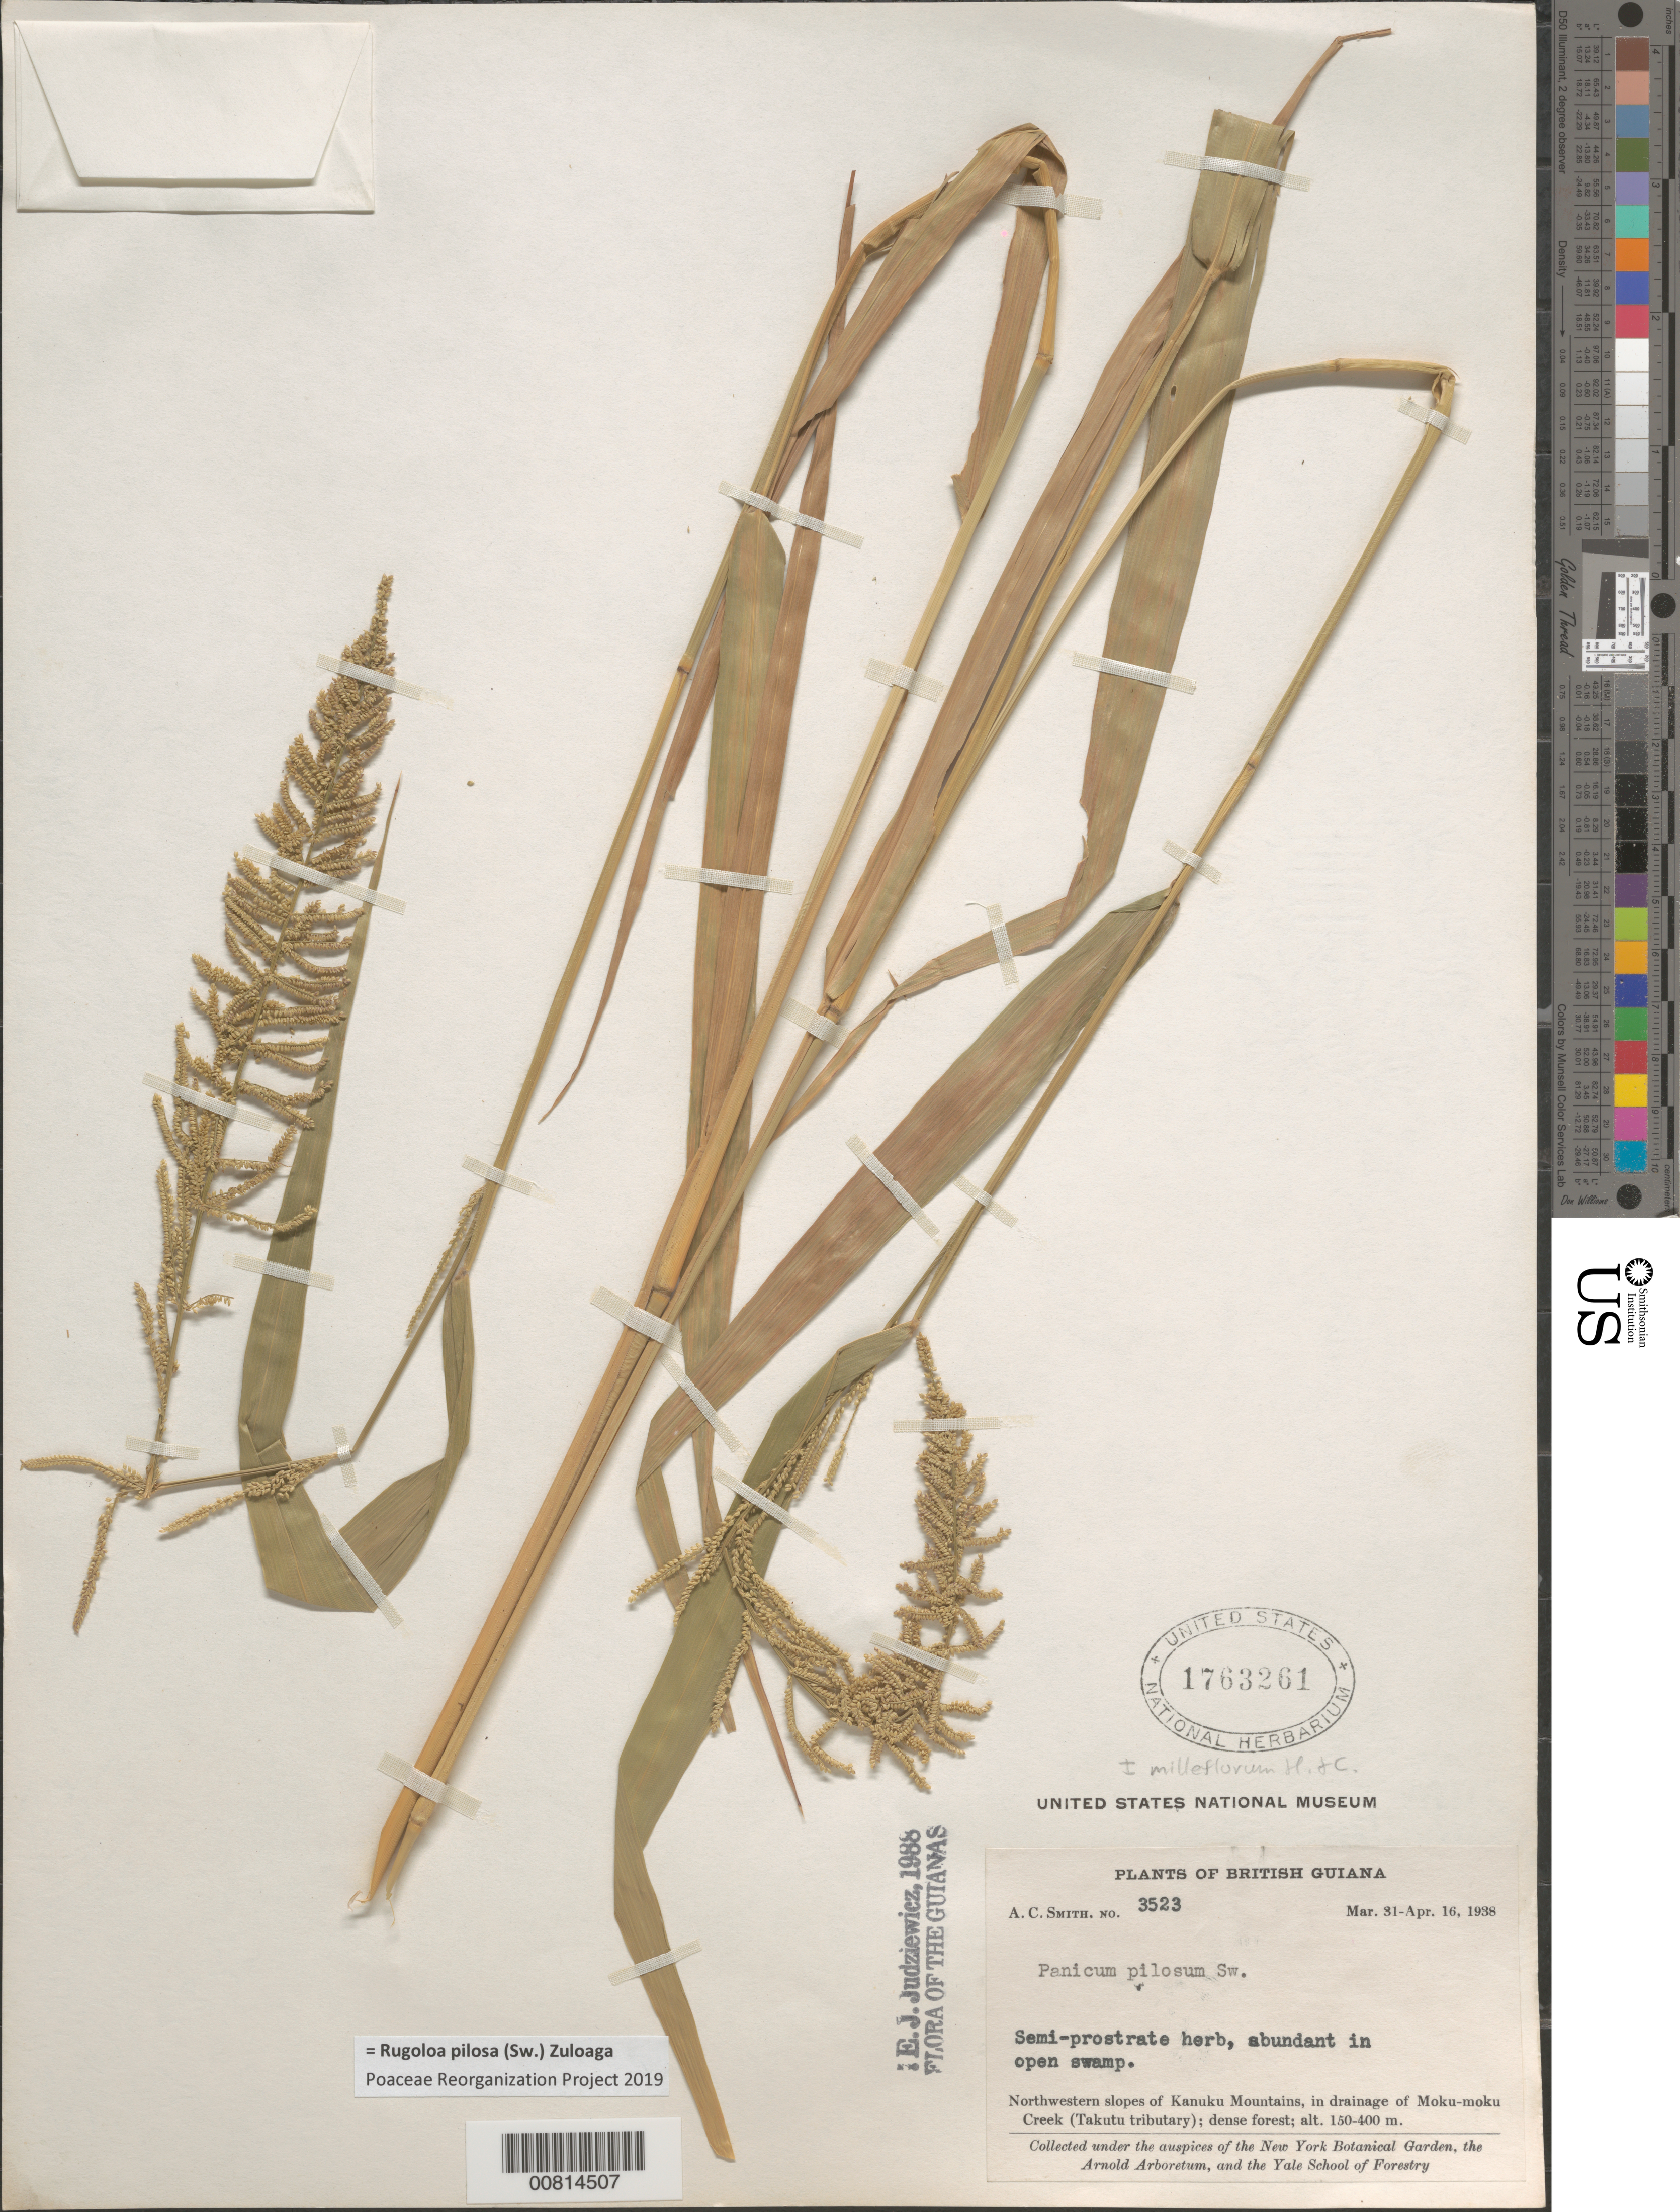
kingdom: Plantae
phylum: Tracheophyta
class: Liliopsida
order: Poales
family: Poaceae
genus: Panicum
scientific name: Panicum pilosum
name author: Sw.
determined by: Judziewicz, E. J.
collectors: A. C. Smith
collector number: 3523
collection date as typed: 31-Mar-38 to 16-Apr-38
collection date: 1938-03-31/1938-04-16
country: Guyana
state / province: U. Takutu-U. Essequibo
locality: Kanuku Mts., NW slopes, in drainage of Moku-moku Creek (Takutu tributary)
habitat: Open swamp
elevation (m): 150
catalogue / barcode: US 1763261